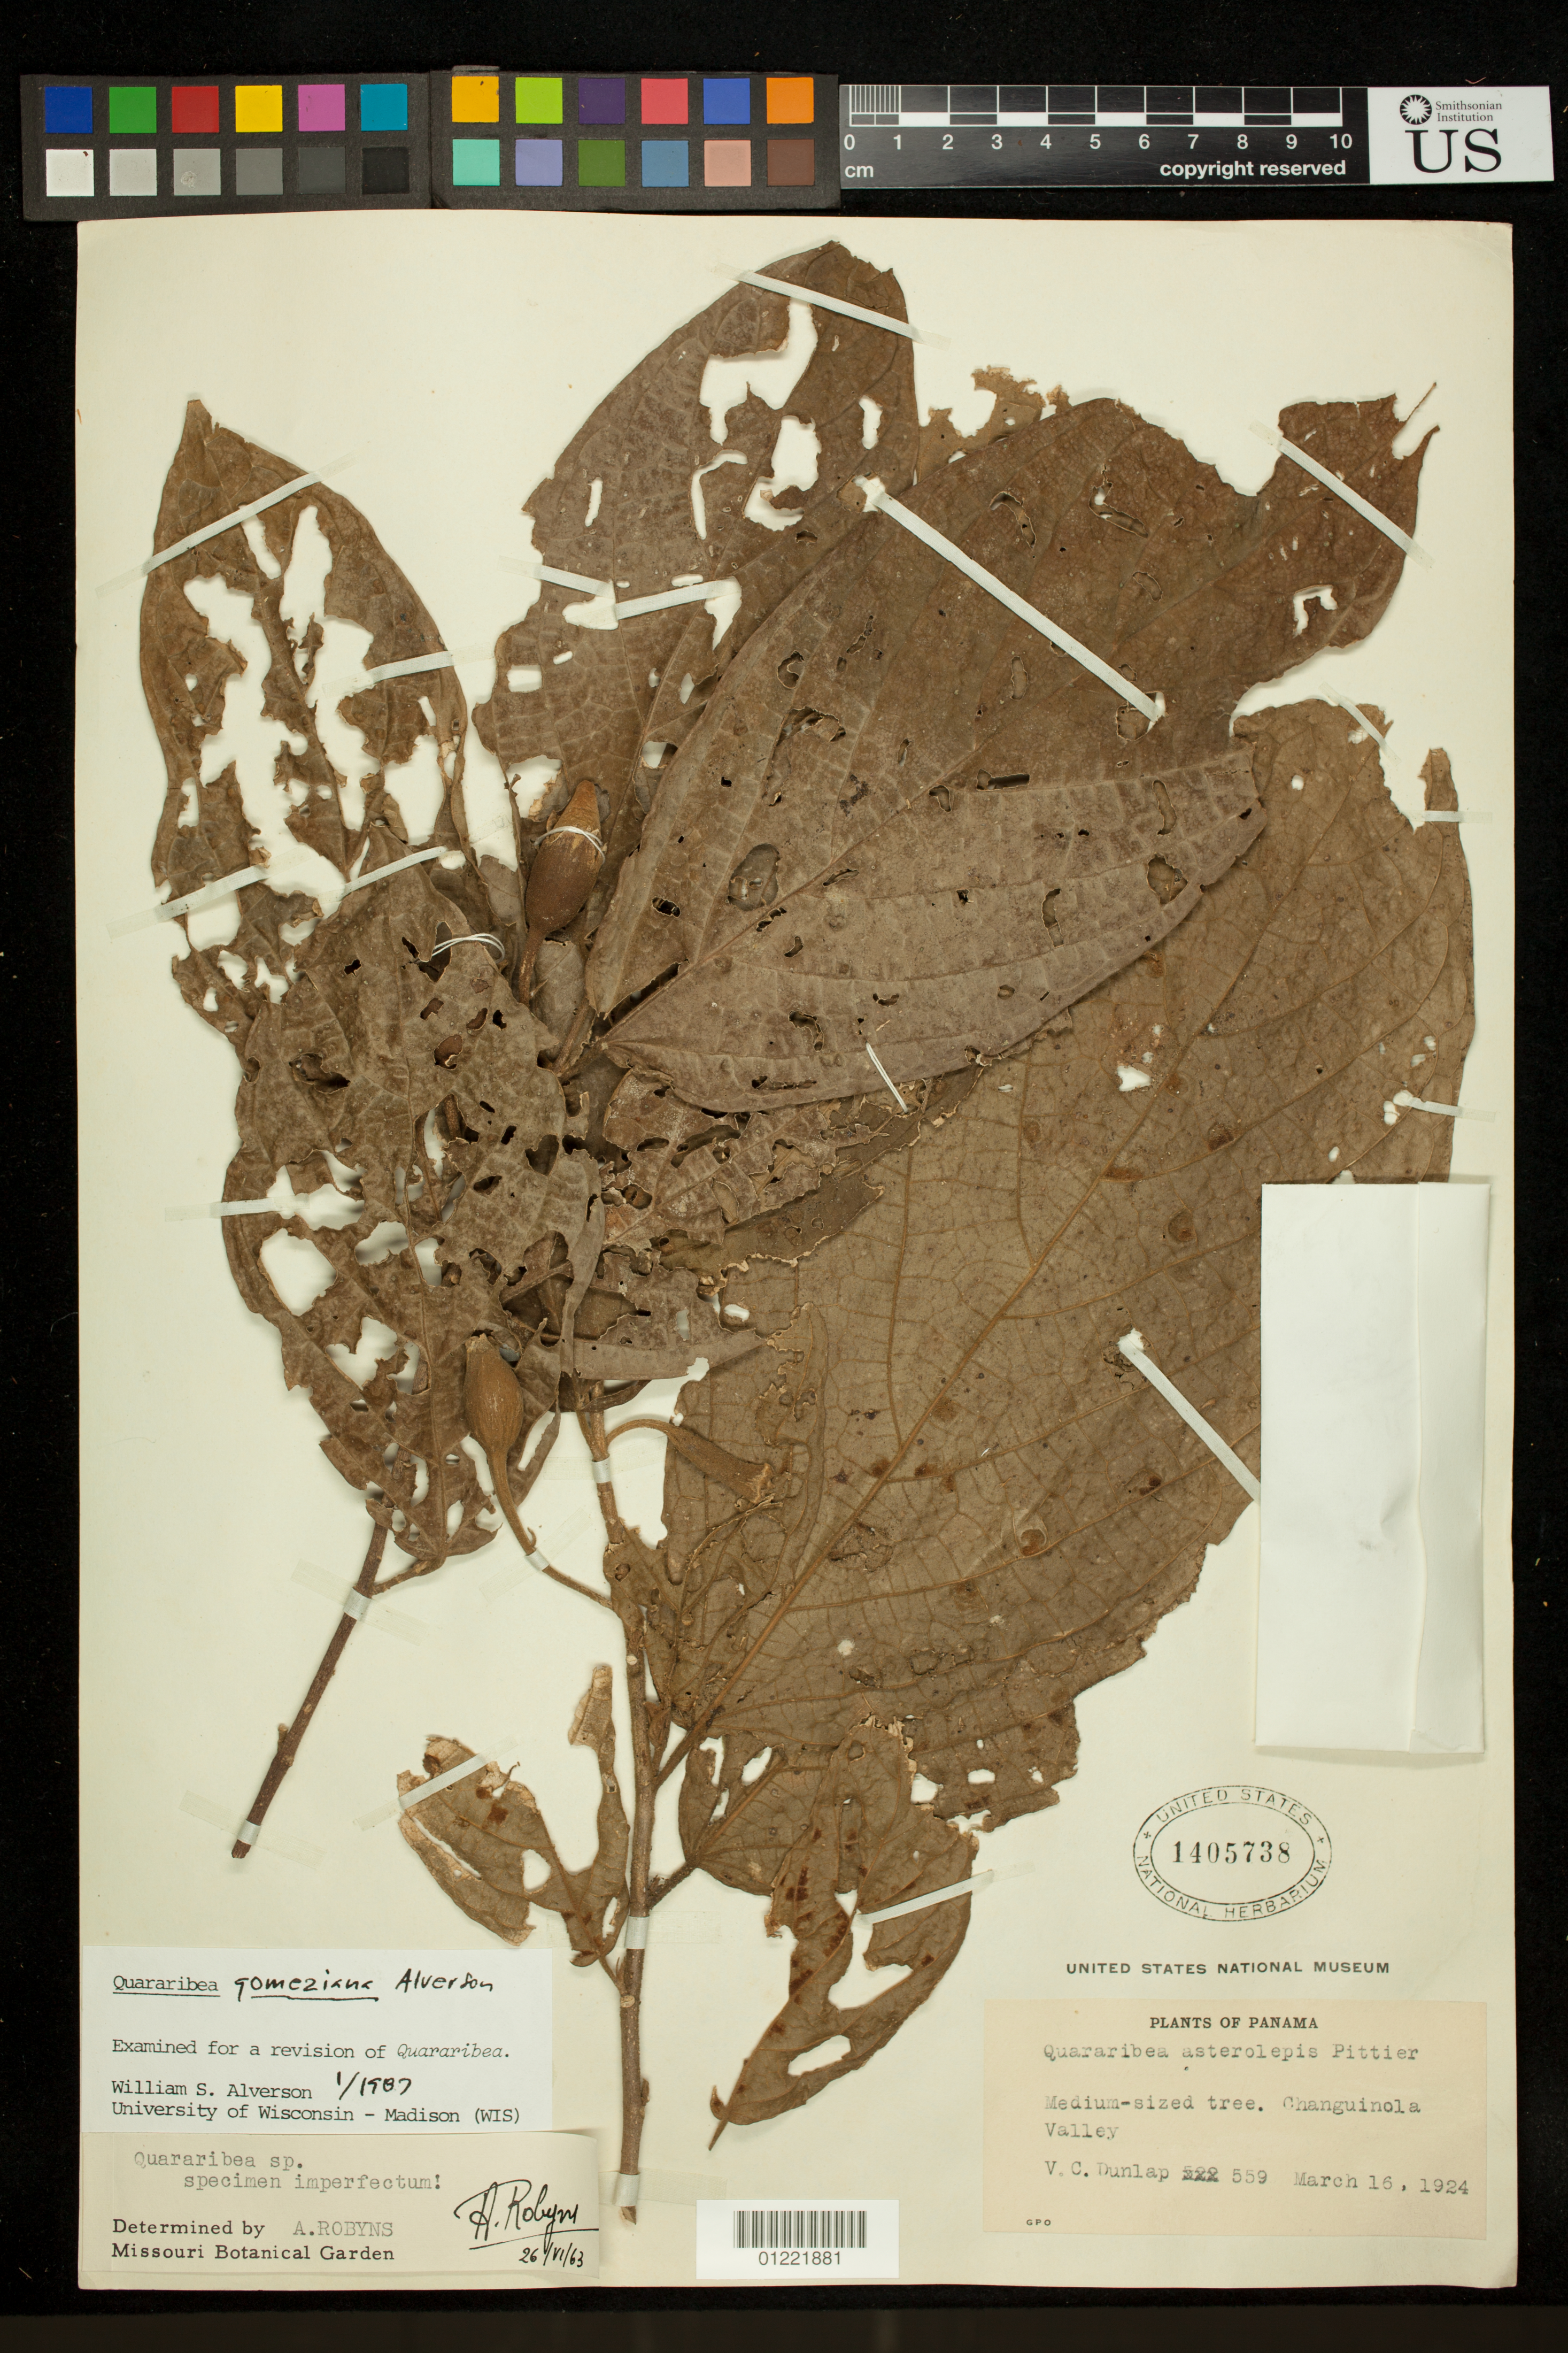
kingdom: Plantae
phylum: Tracheophyta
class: Magnoliopsida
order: Malvales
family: Malvaceae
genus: Quararibea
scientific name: Quararibea gomeziana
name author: W.S. Alverson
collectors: V. C. Dunlap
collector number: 559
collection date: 1924-03-16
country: Panama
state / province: Bocas del Toro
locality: Changuinola Valley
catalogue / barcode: US 1405738